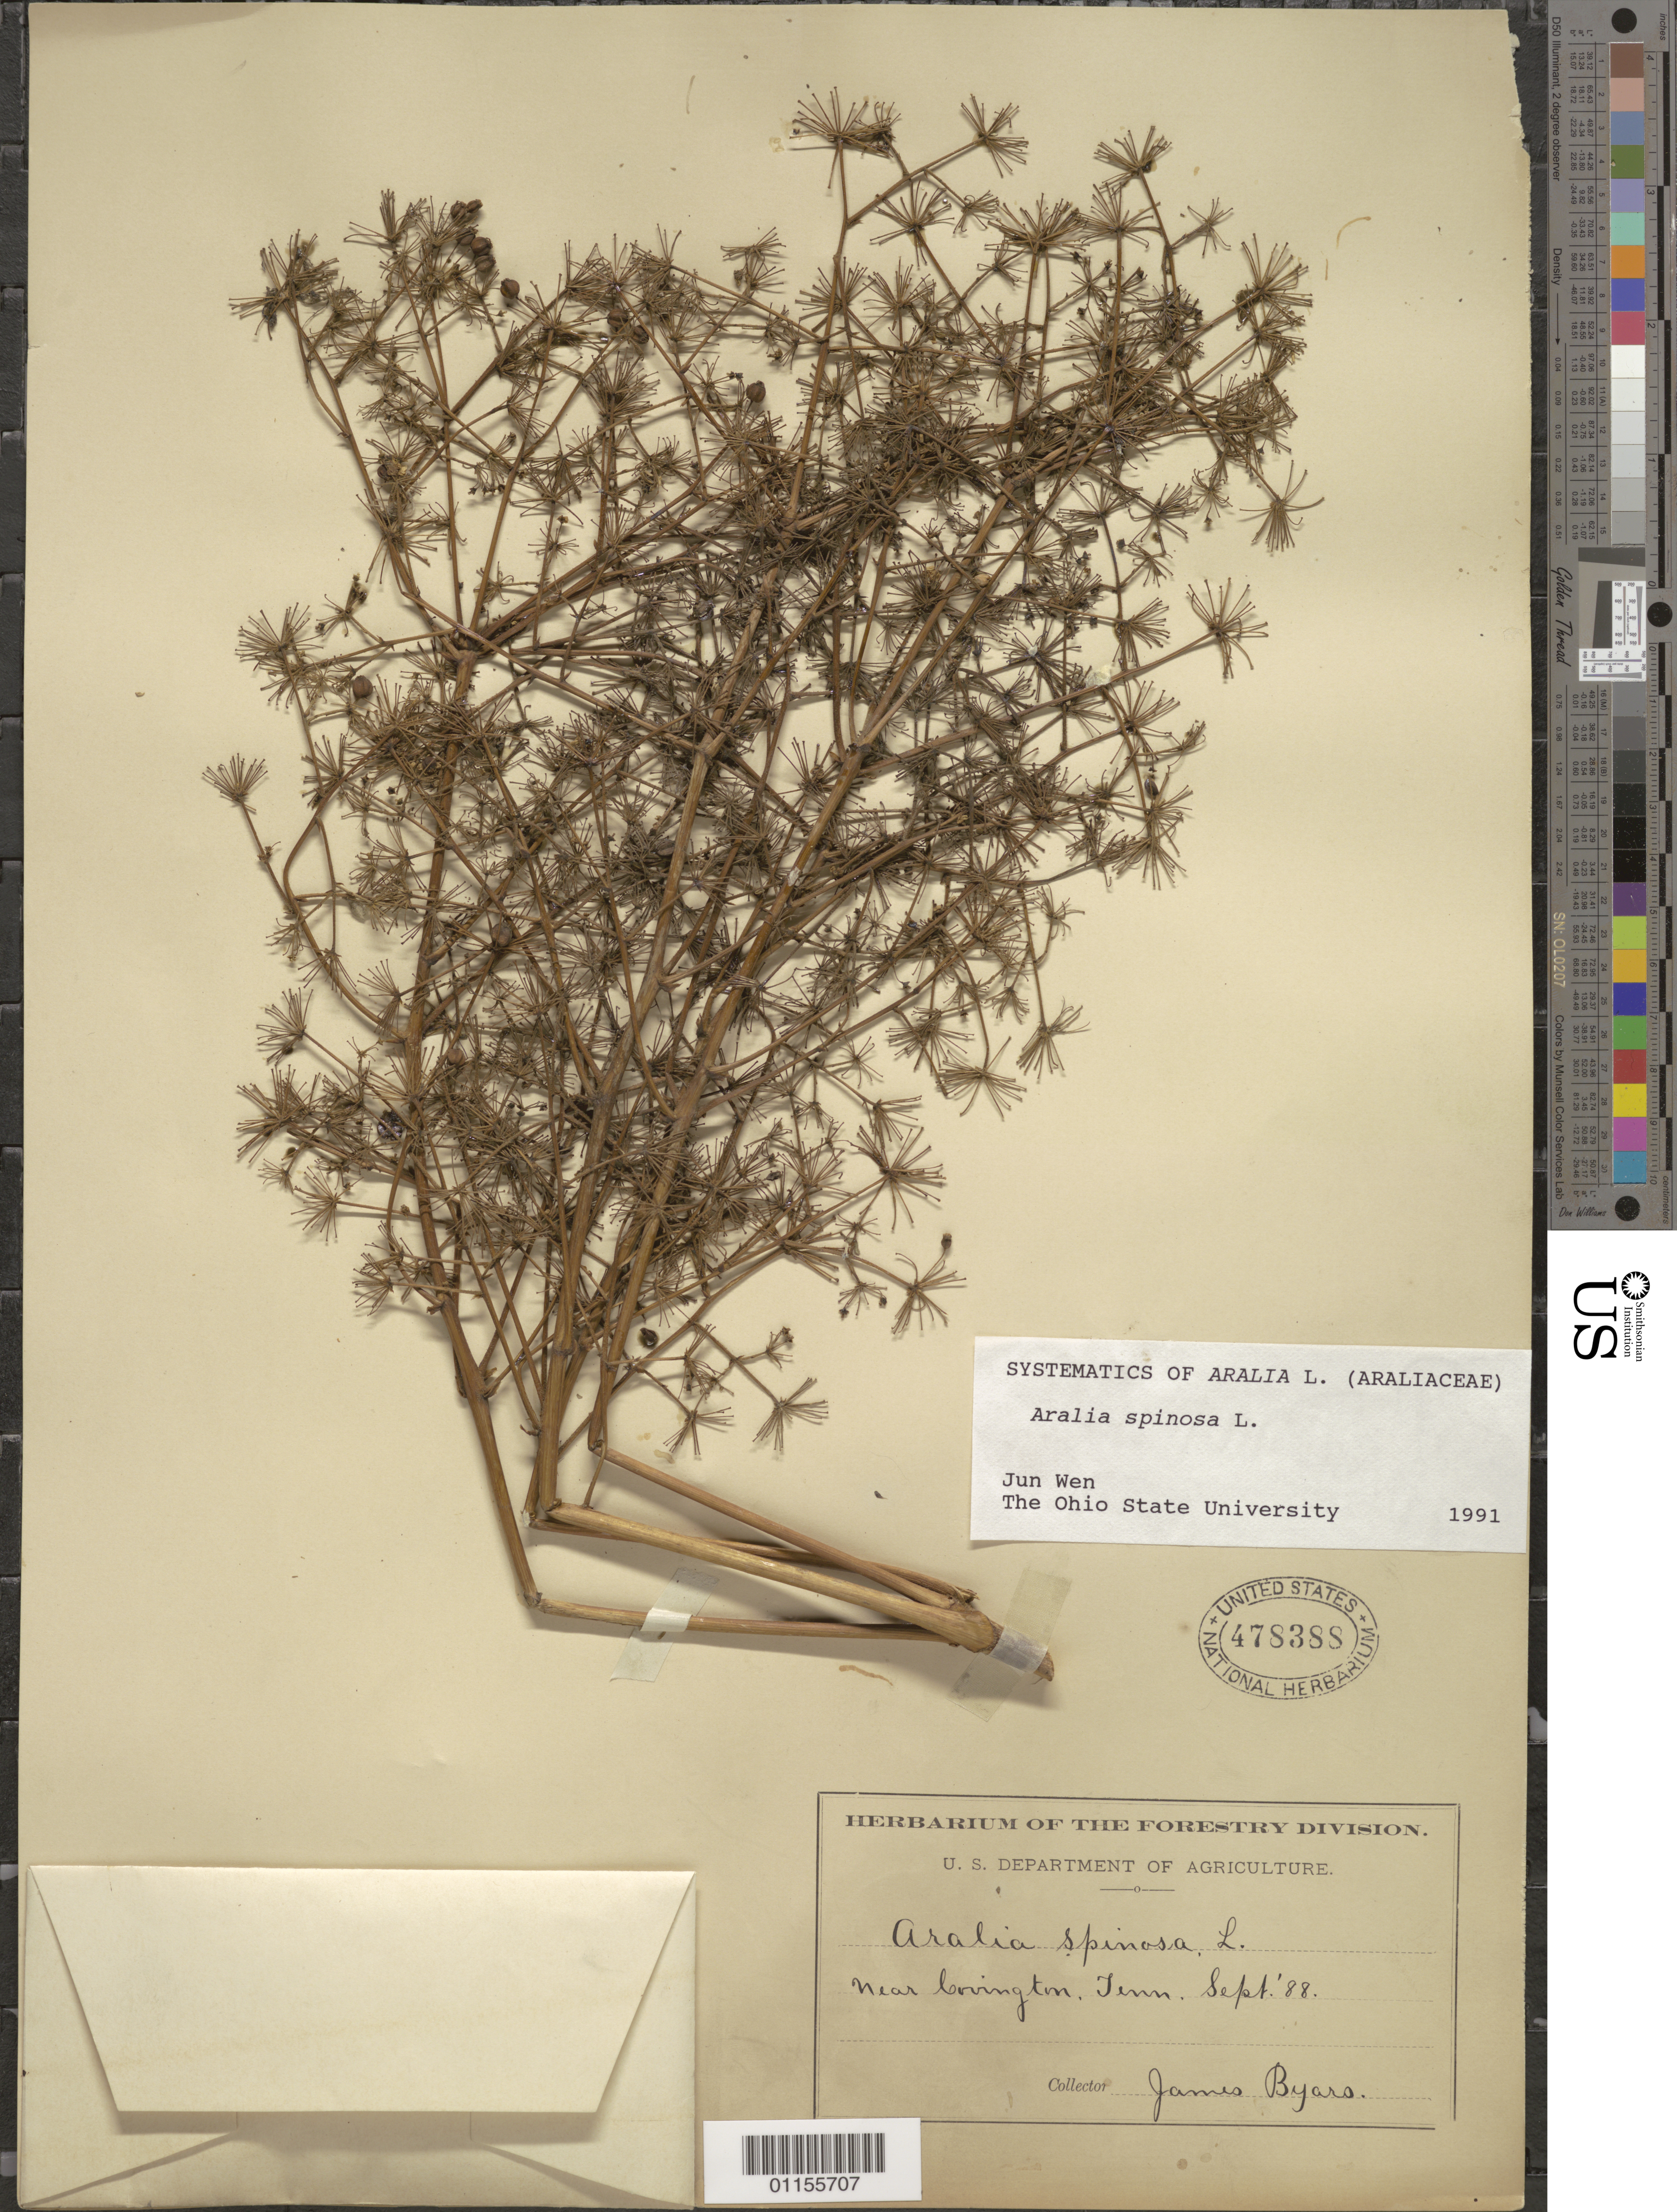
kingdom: Plantae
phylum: Tracheophyta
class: Magnoliopsida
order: Apiales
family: Araliaceae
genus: Aralia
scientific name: Aralia spinosa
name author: L.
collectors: J. Byars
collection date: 1888-09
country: United States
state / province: Tennessee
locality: Near Covington.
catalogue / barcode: US 478388